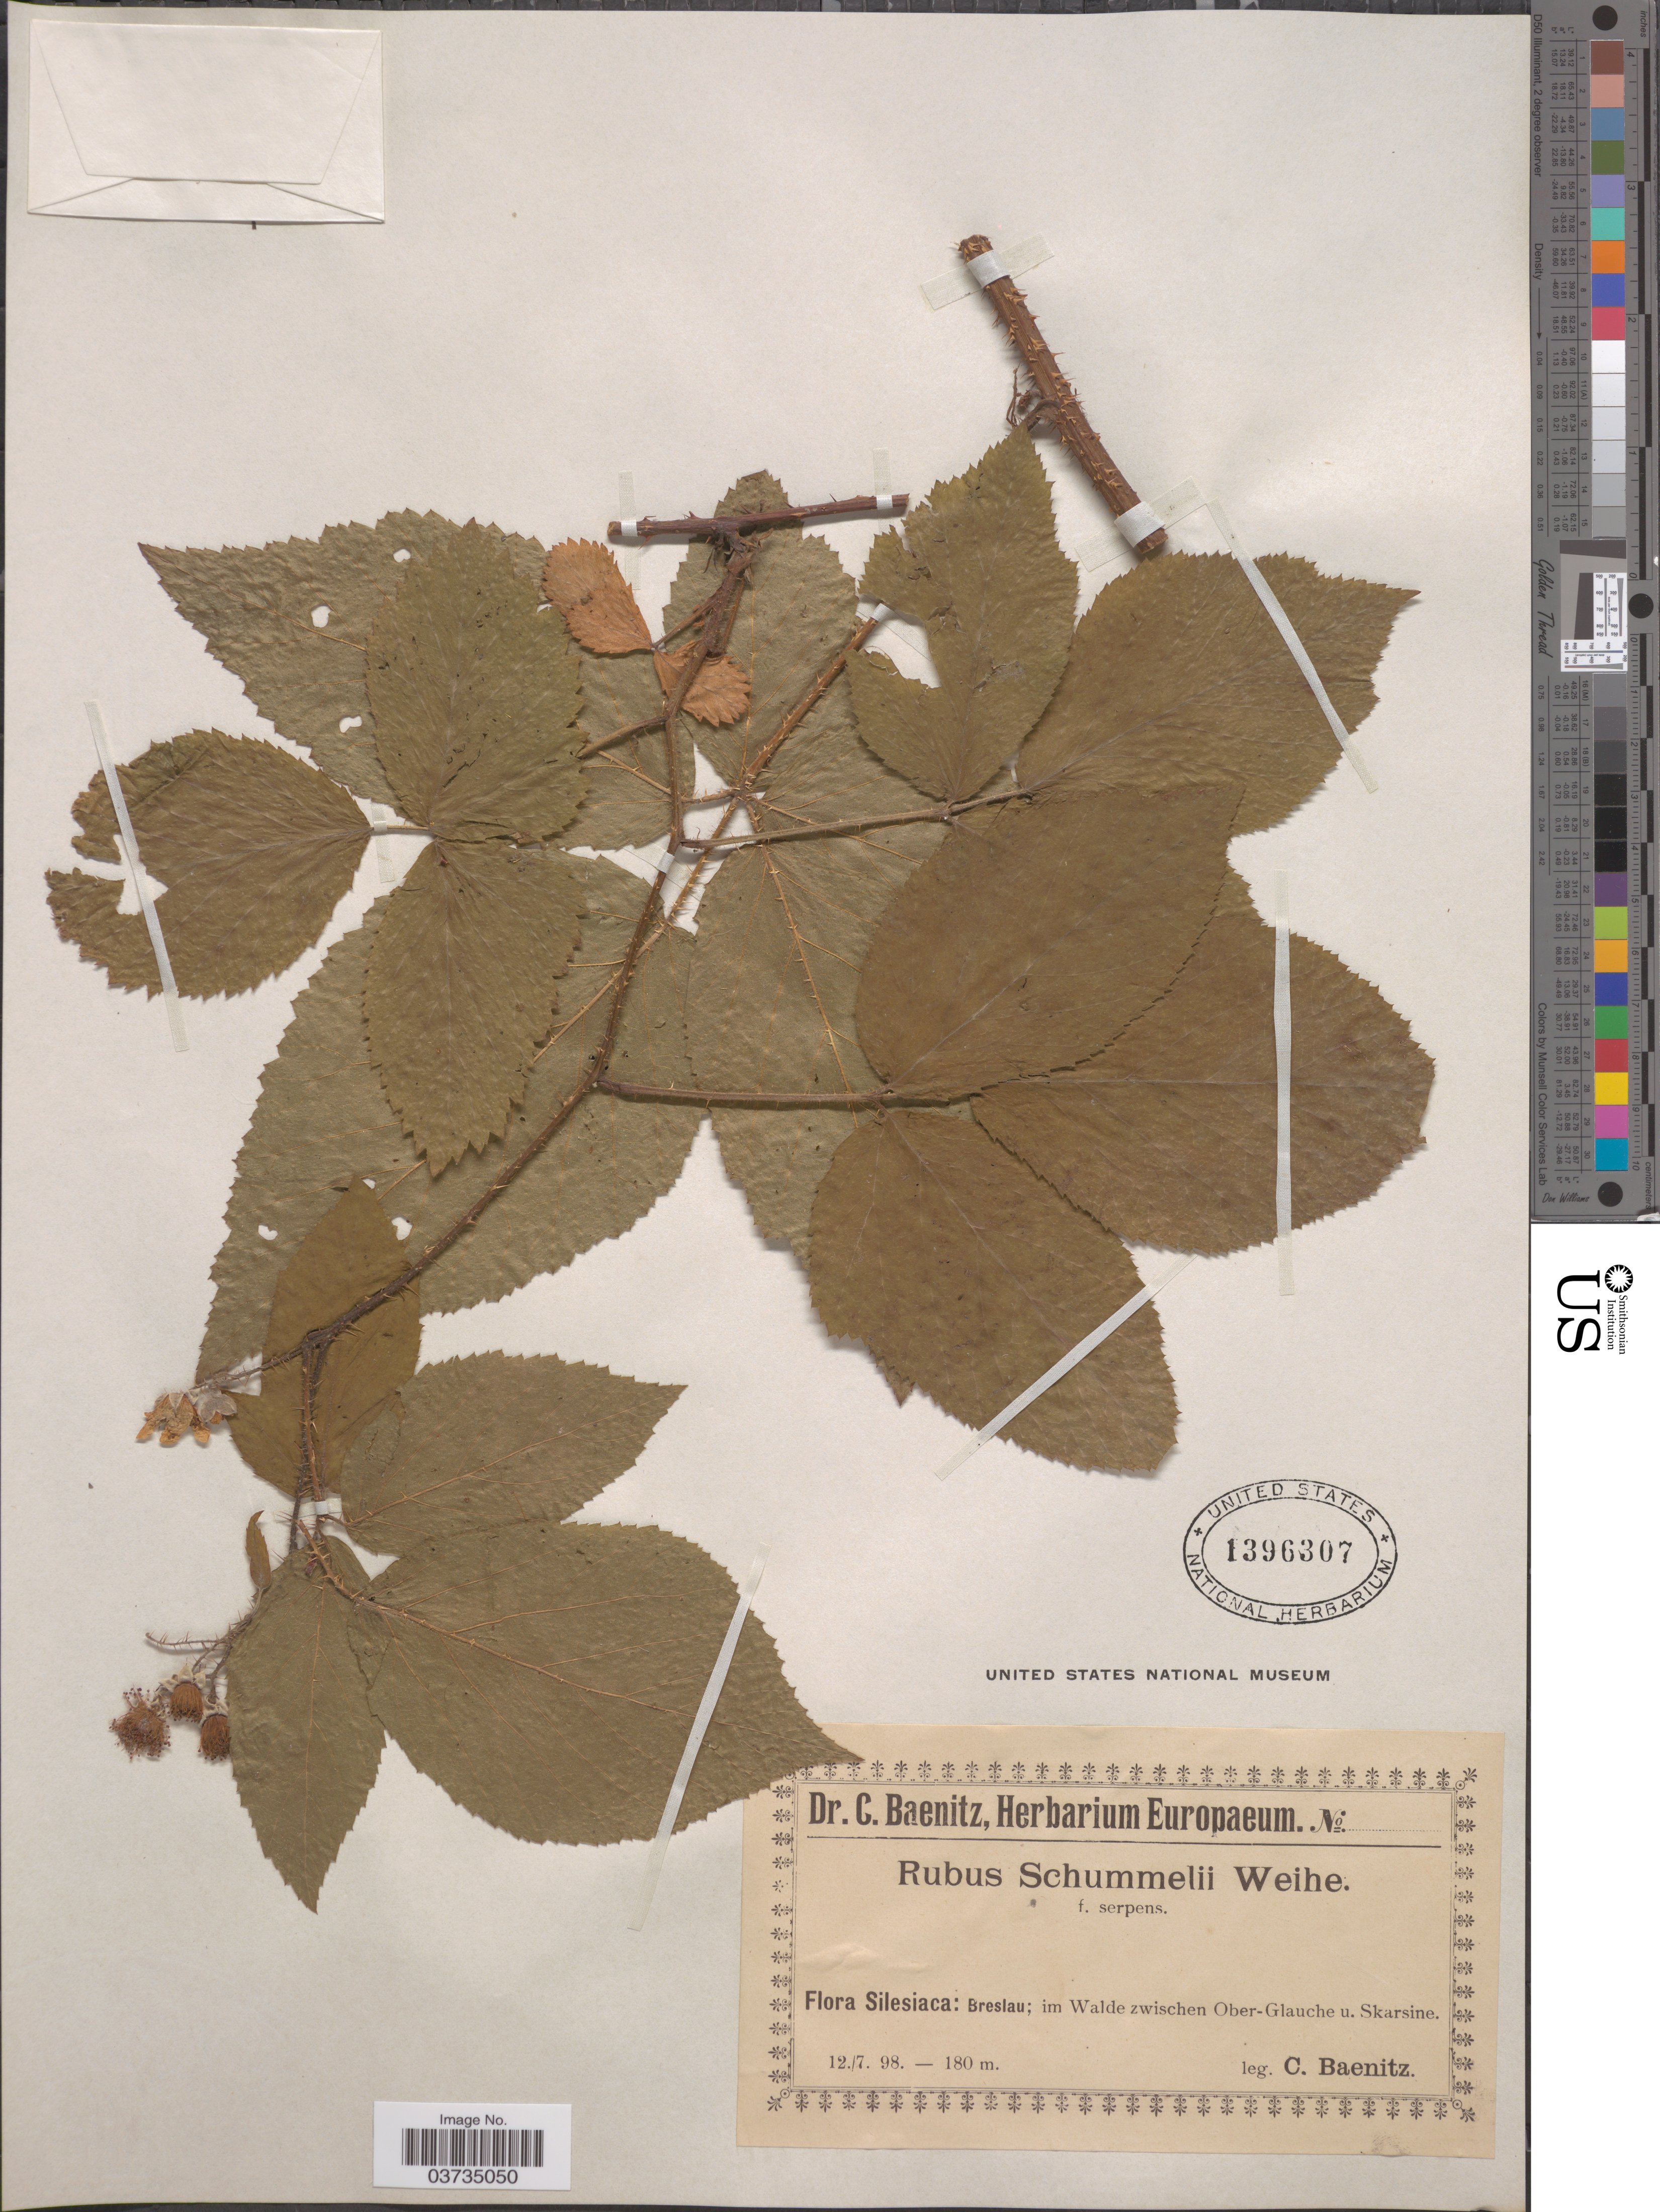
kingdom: Plantae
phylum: Tracheophyta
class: Magnoliopsida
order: Rosales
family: Rosaceae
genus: Rubus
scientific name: Rubus schummelii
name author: Weihe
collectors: C. G. Baenitz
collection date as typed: Transcribed d/m/y: 12/7/98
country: Poland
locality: Silesiaca: Breslau; im Walde zwischen Ober-Glauche u. Skarsine.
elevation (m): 180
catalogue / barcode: US 1396307